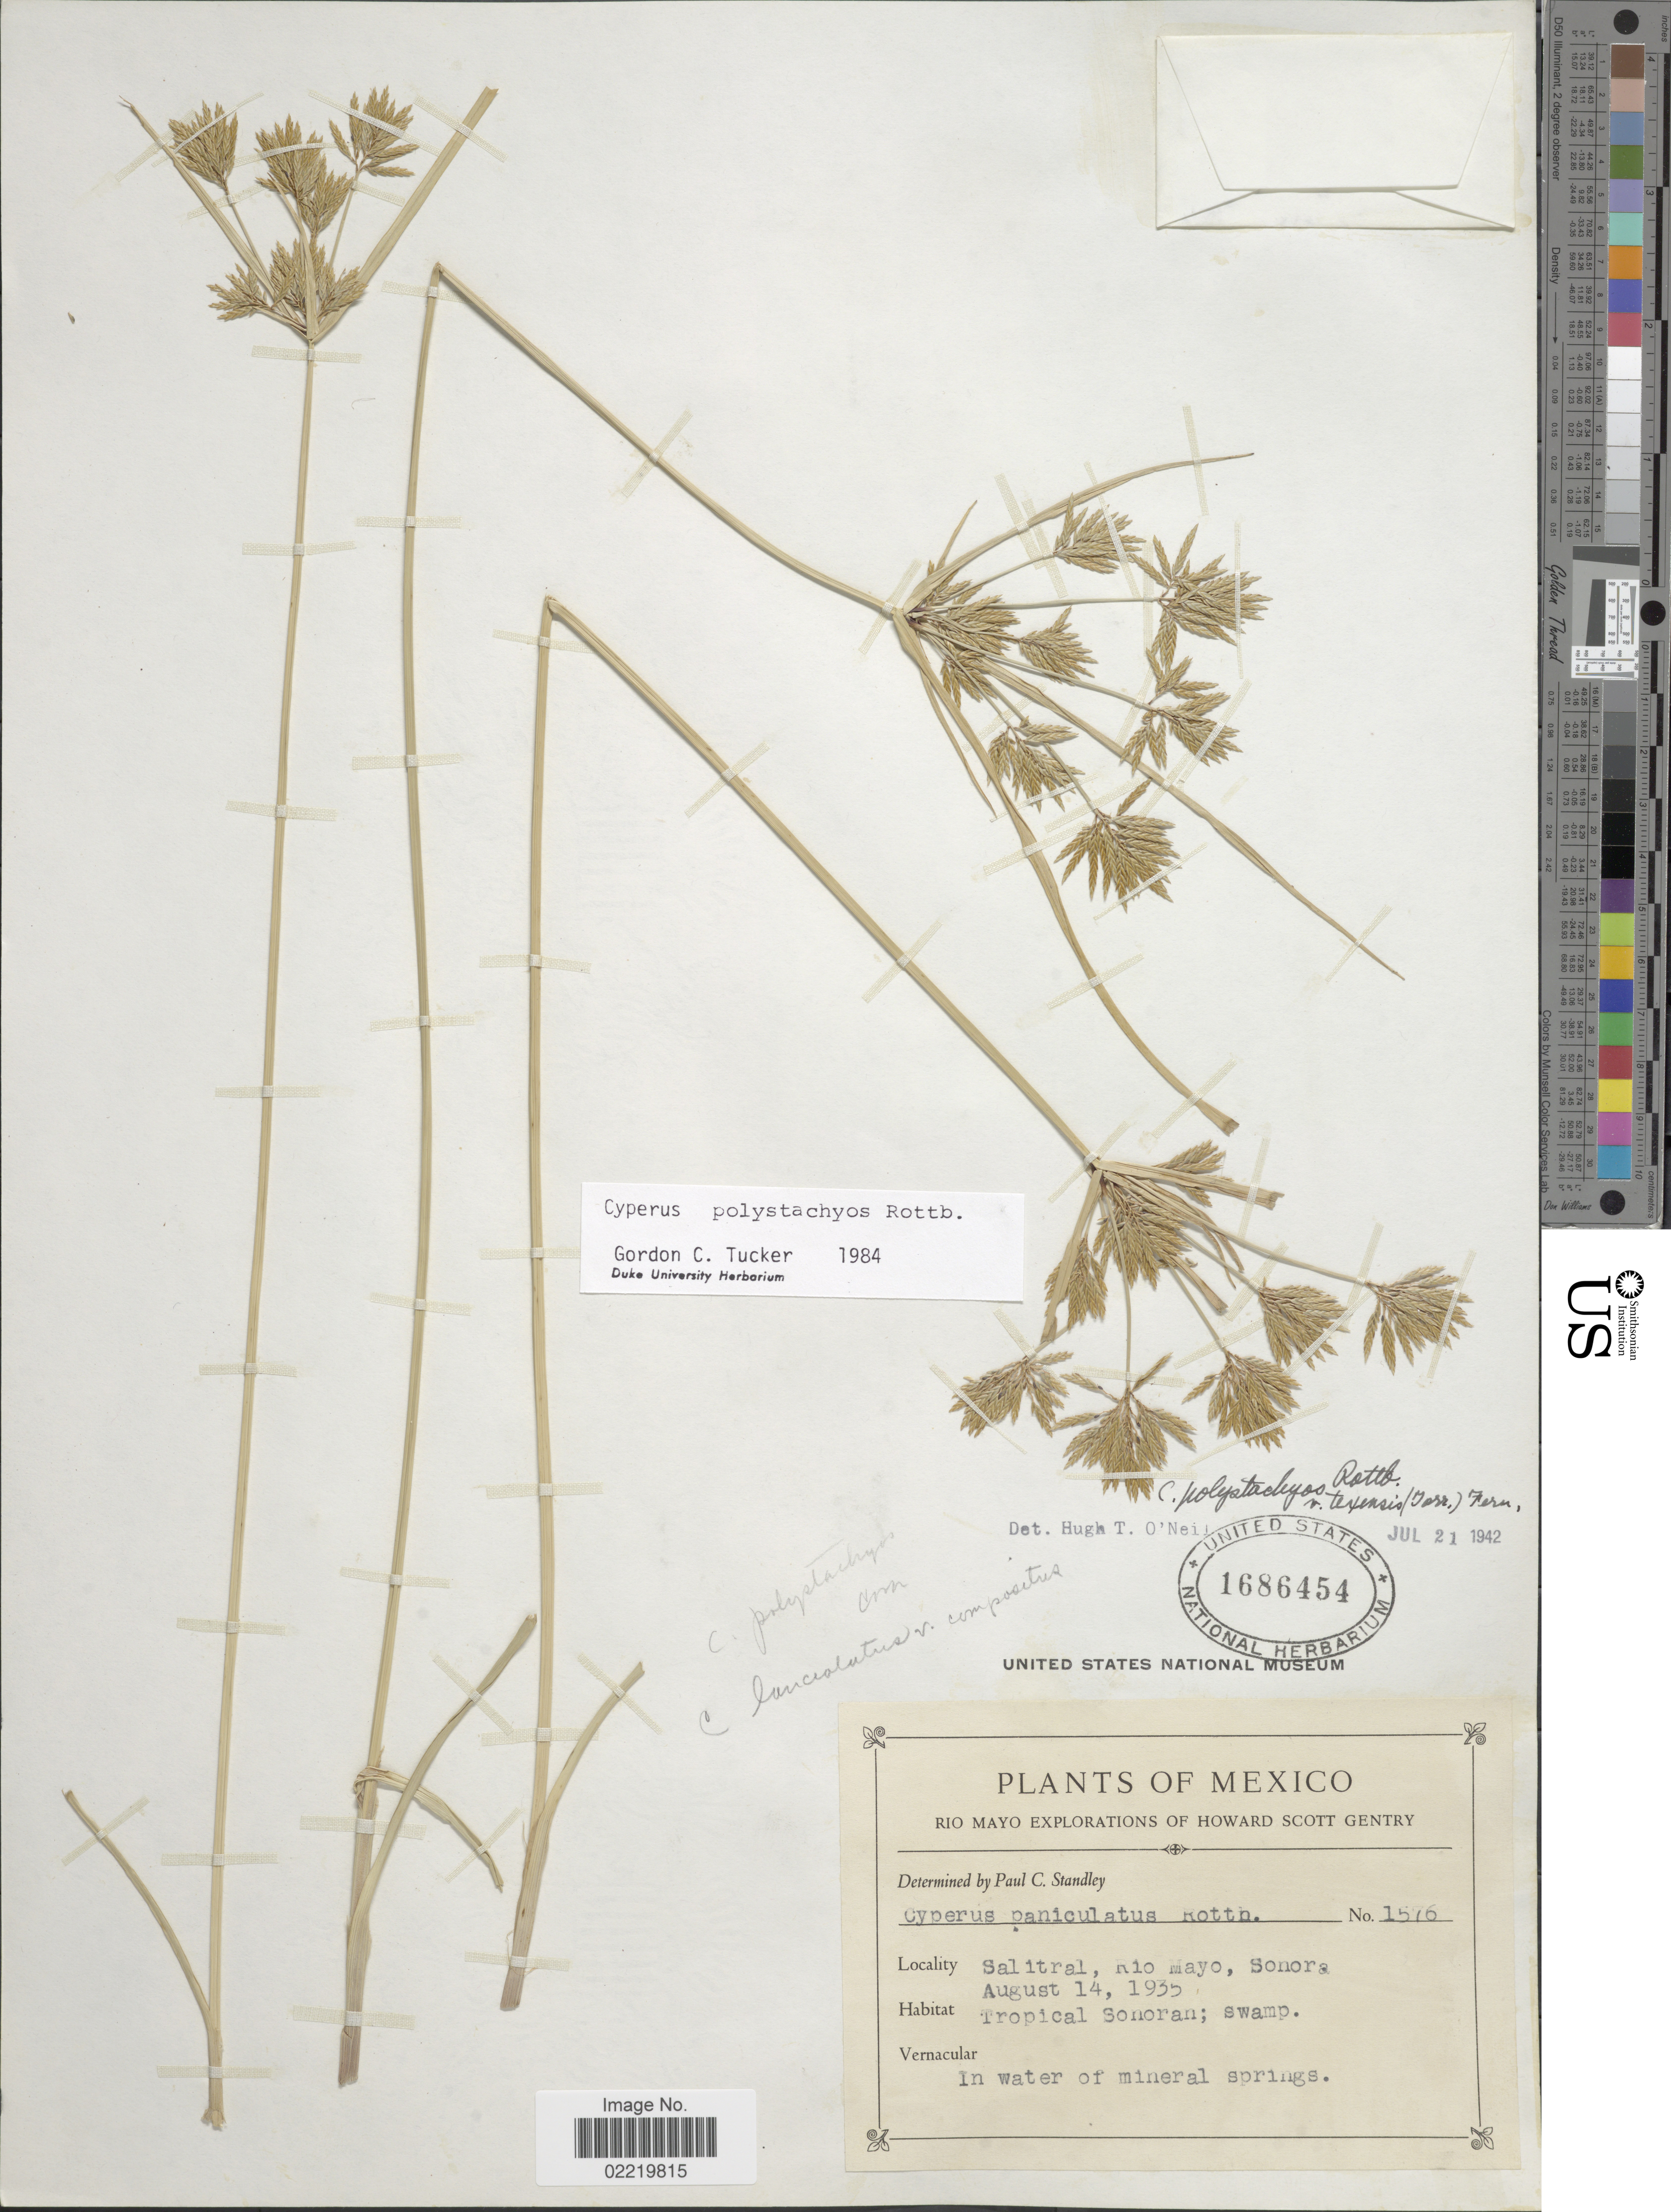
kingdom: Plantae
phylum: Tracheophyta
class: Liliopsida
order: Poales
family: Cyperaceae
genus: Cyperus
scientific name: Cyperus polystachyos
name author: Rottb.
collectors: H. S. Gentry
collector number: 1576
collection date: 1935-08-14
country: Mexico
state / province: Sonora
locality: Salitral, Rio Mayo, Tropical Sonora; swamp, In water of mineral sprigs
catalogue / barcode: US 1686454